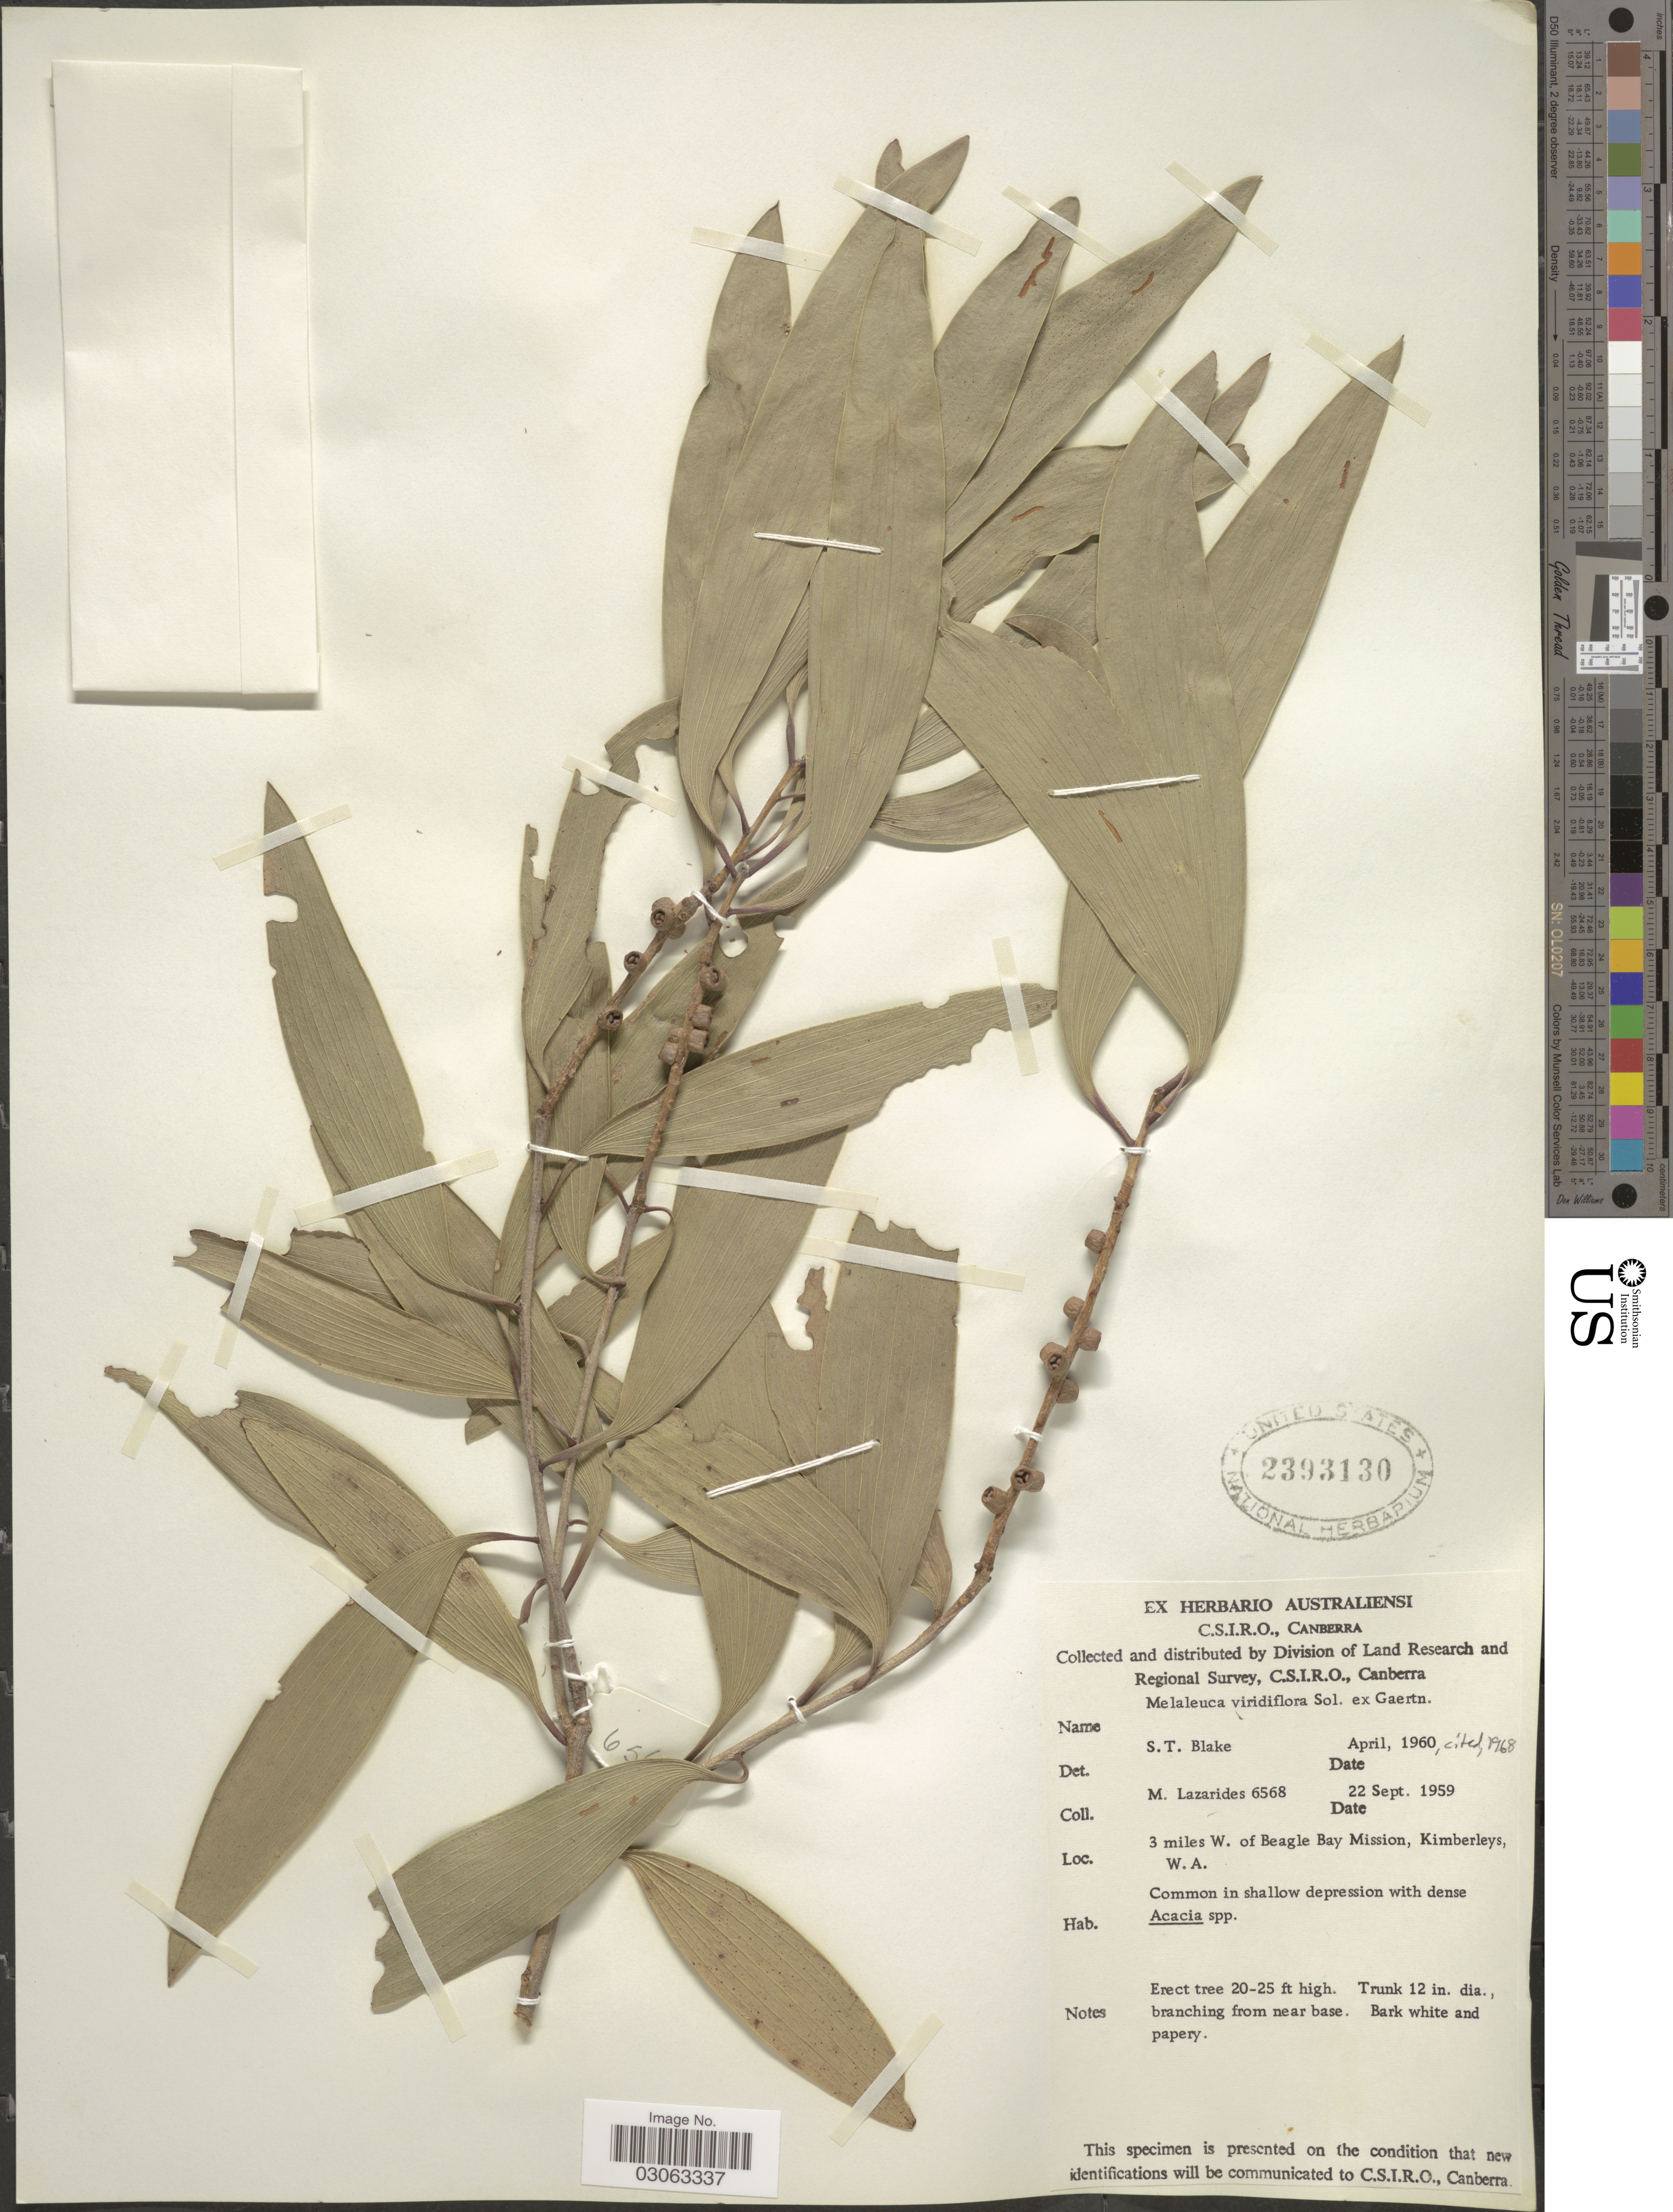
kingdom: Plantae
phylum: Tracheophyta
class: Magnoliopsida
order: Myrtales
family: Myrtaceae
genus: Melaleuca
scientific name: Melaleuca viridiflora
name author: Sol. ex Gaertn.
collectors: M. Lazarides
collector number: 6568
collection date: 1959-09-22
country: Australia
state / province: Western Australia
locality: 3 miles W. of Beagle Bay Mission, Kimberleys, W.A.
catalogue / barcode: US 2393130